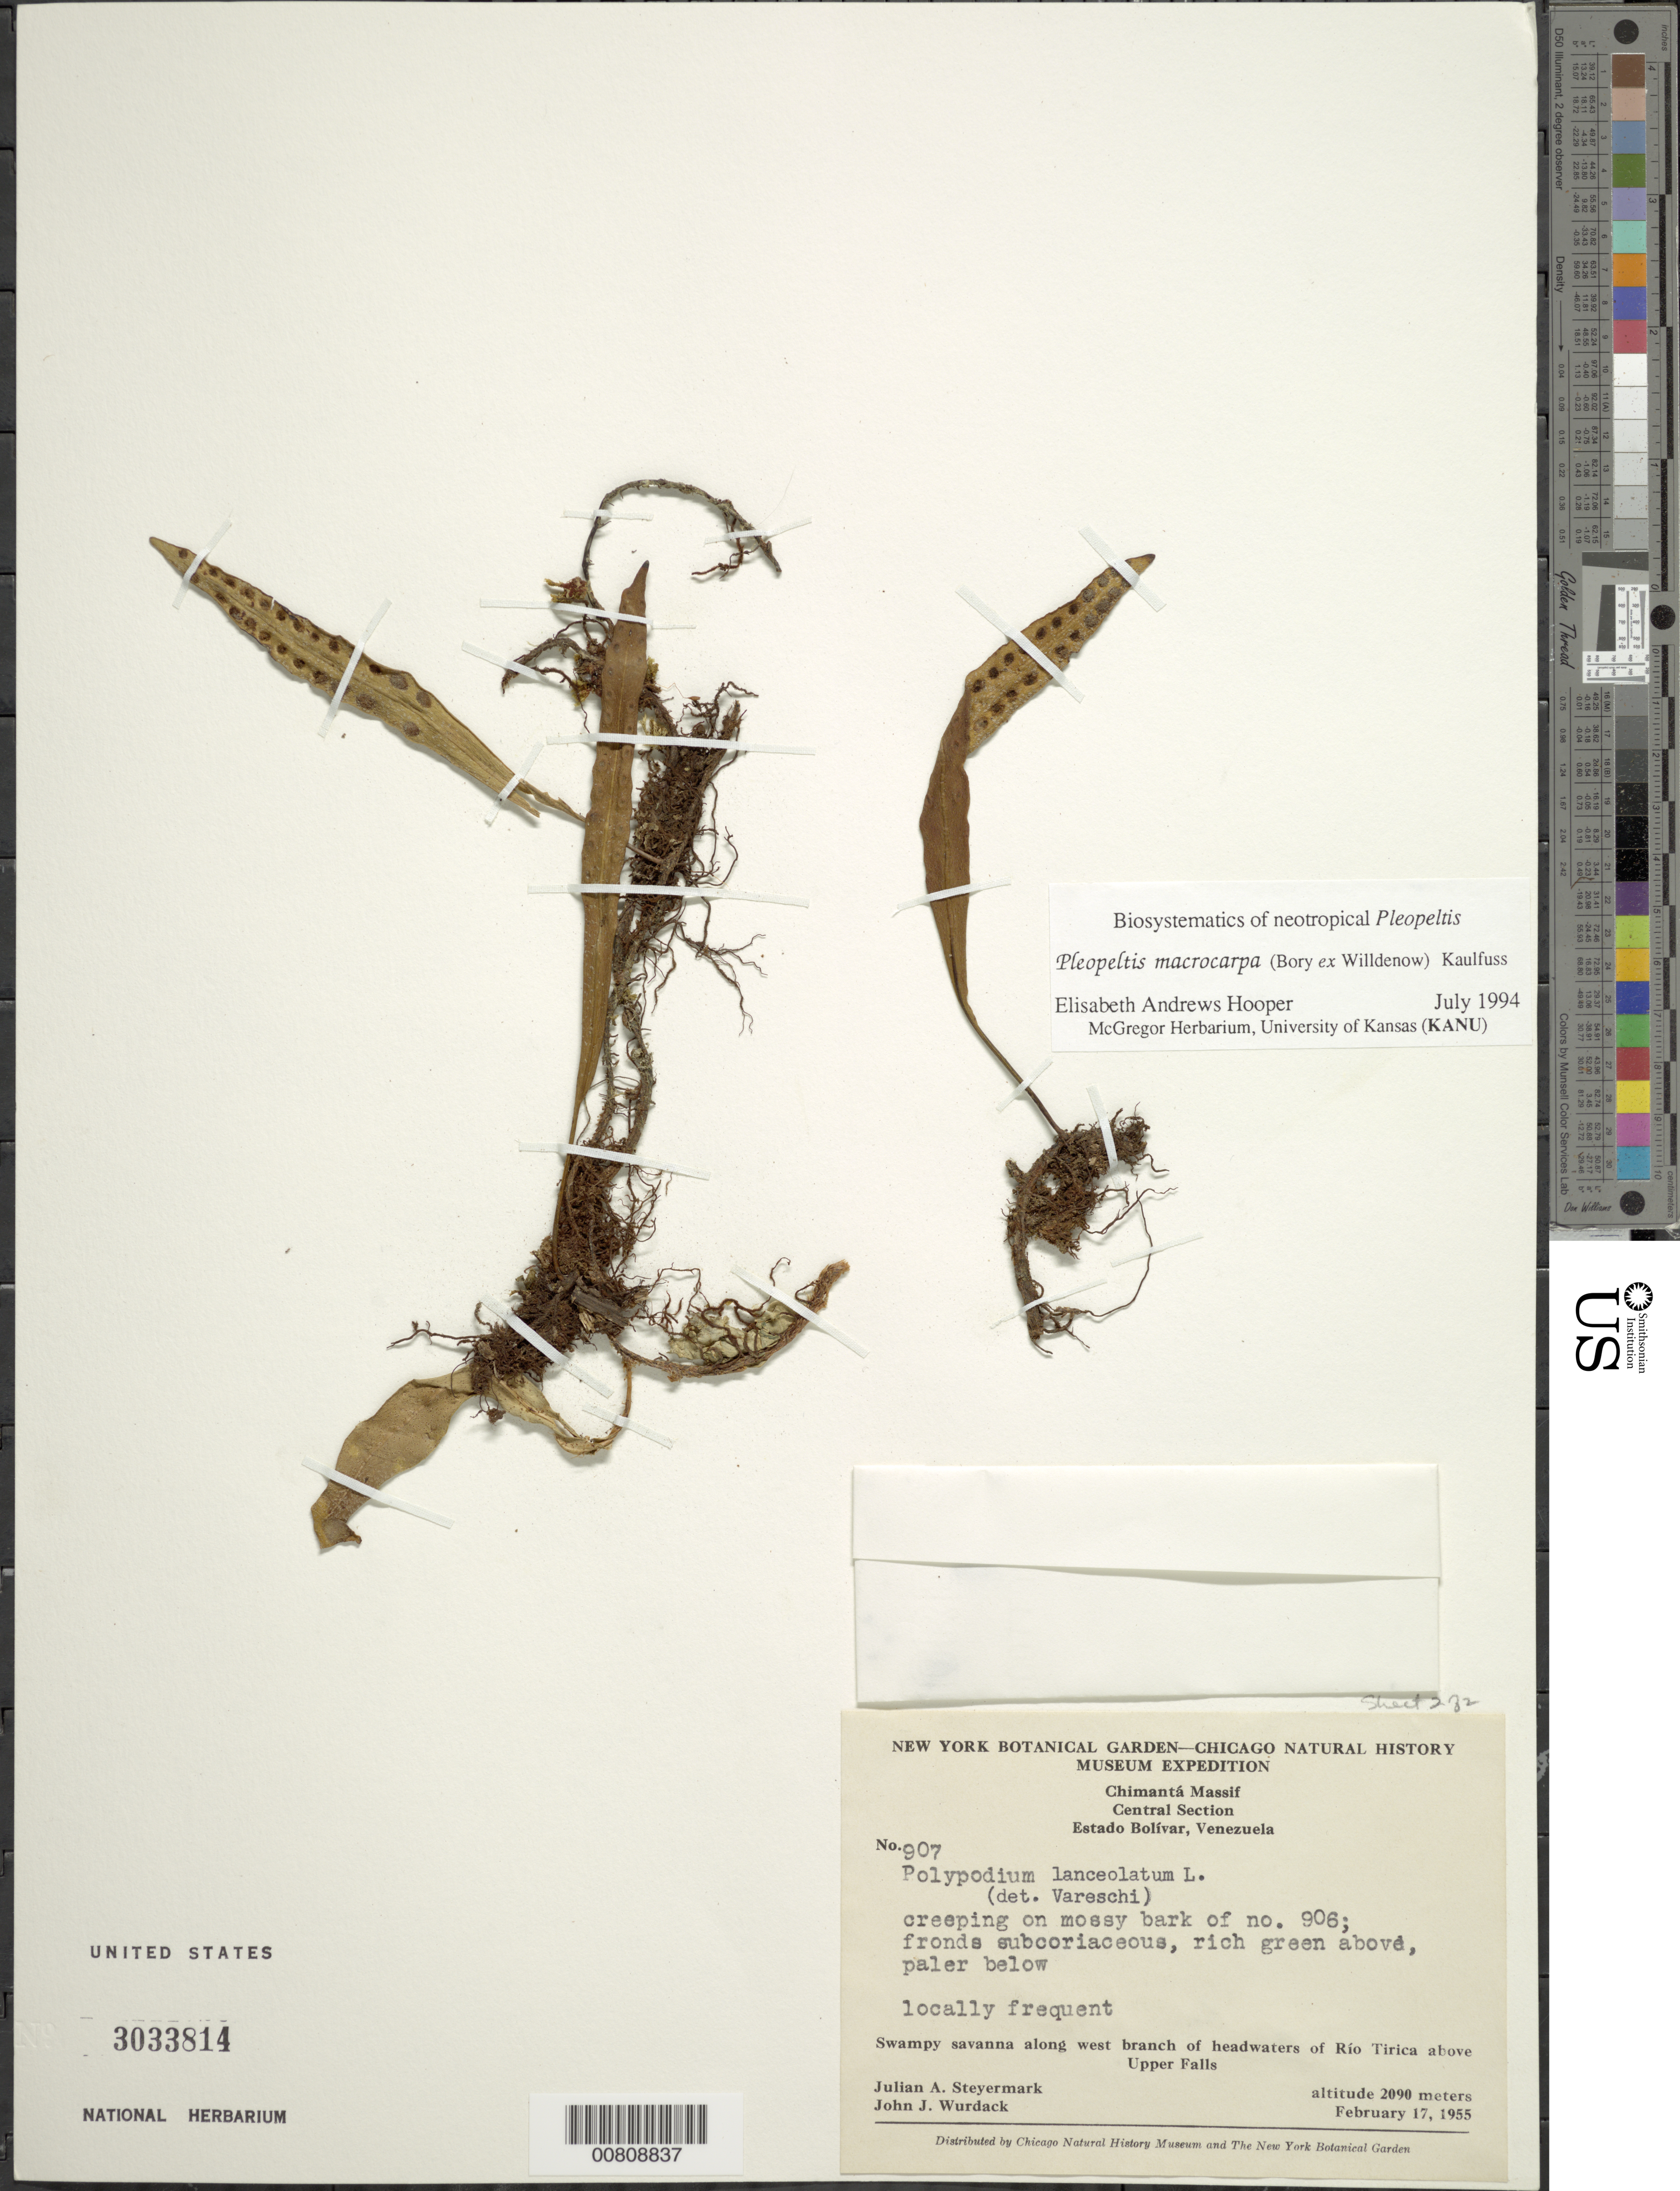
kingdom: Plantae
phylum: Tracheophyta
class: Polypodiopsida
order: Polypodiales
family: Polypodiaceae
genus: Pleopeltis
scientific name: Pleopeltis macrocarpa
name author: (Bory ex Willd.) Kaulf.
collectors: J. Steyermark & J. J. Wurdack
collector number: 907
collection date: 1955-02-17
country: Venezuela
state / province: Bolivar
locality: Chimanta Massif, Central Section. Along west branch of headwaters of Rio Tirica above Upper Falls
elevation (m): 2090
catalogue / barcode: US 3033814